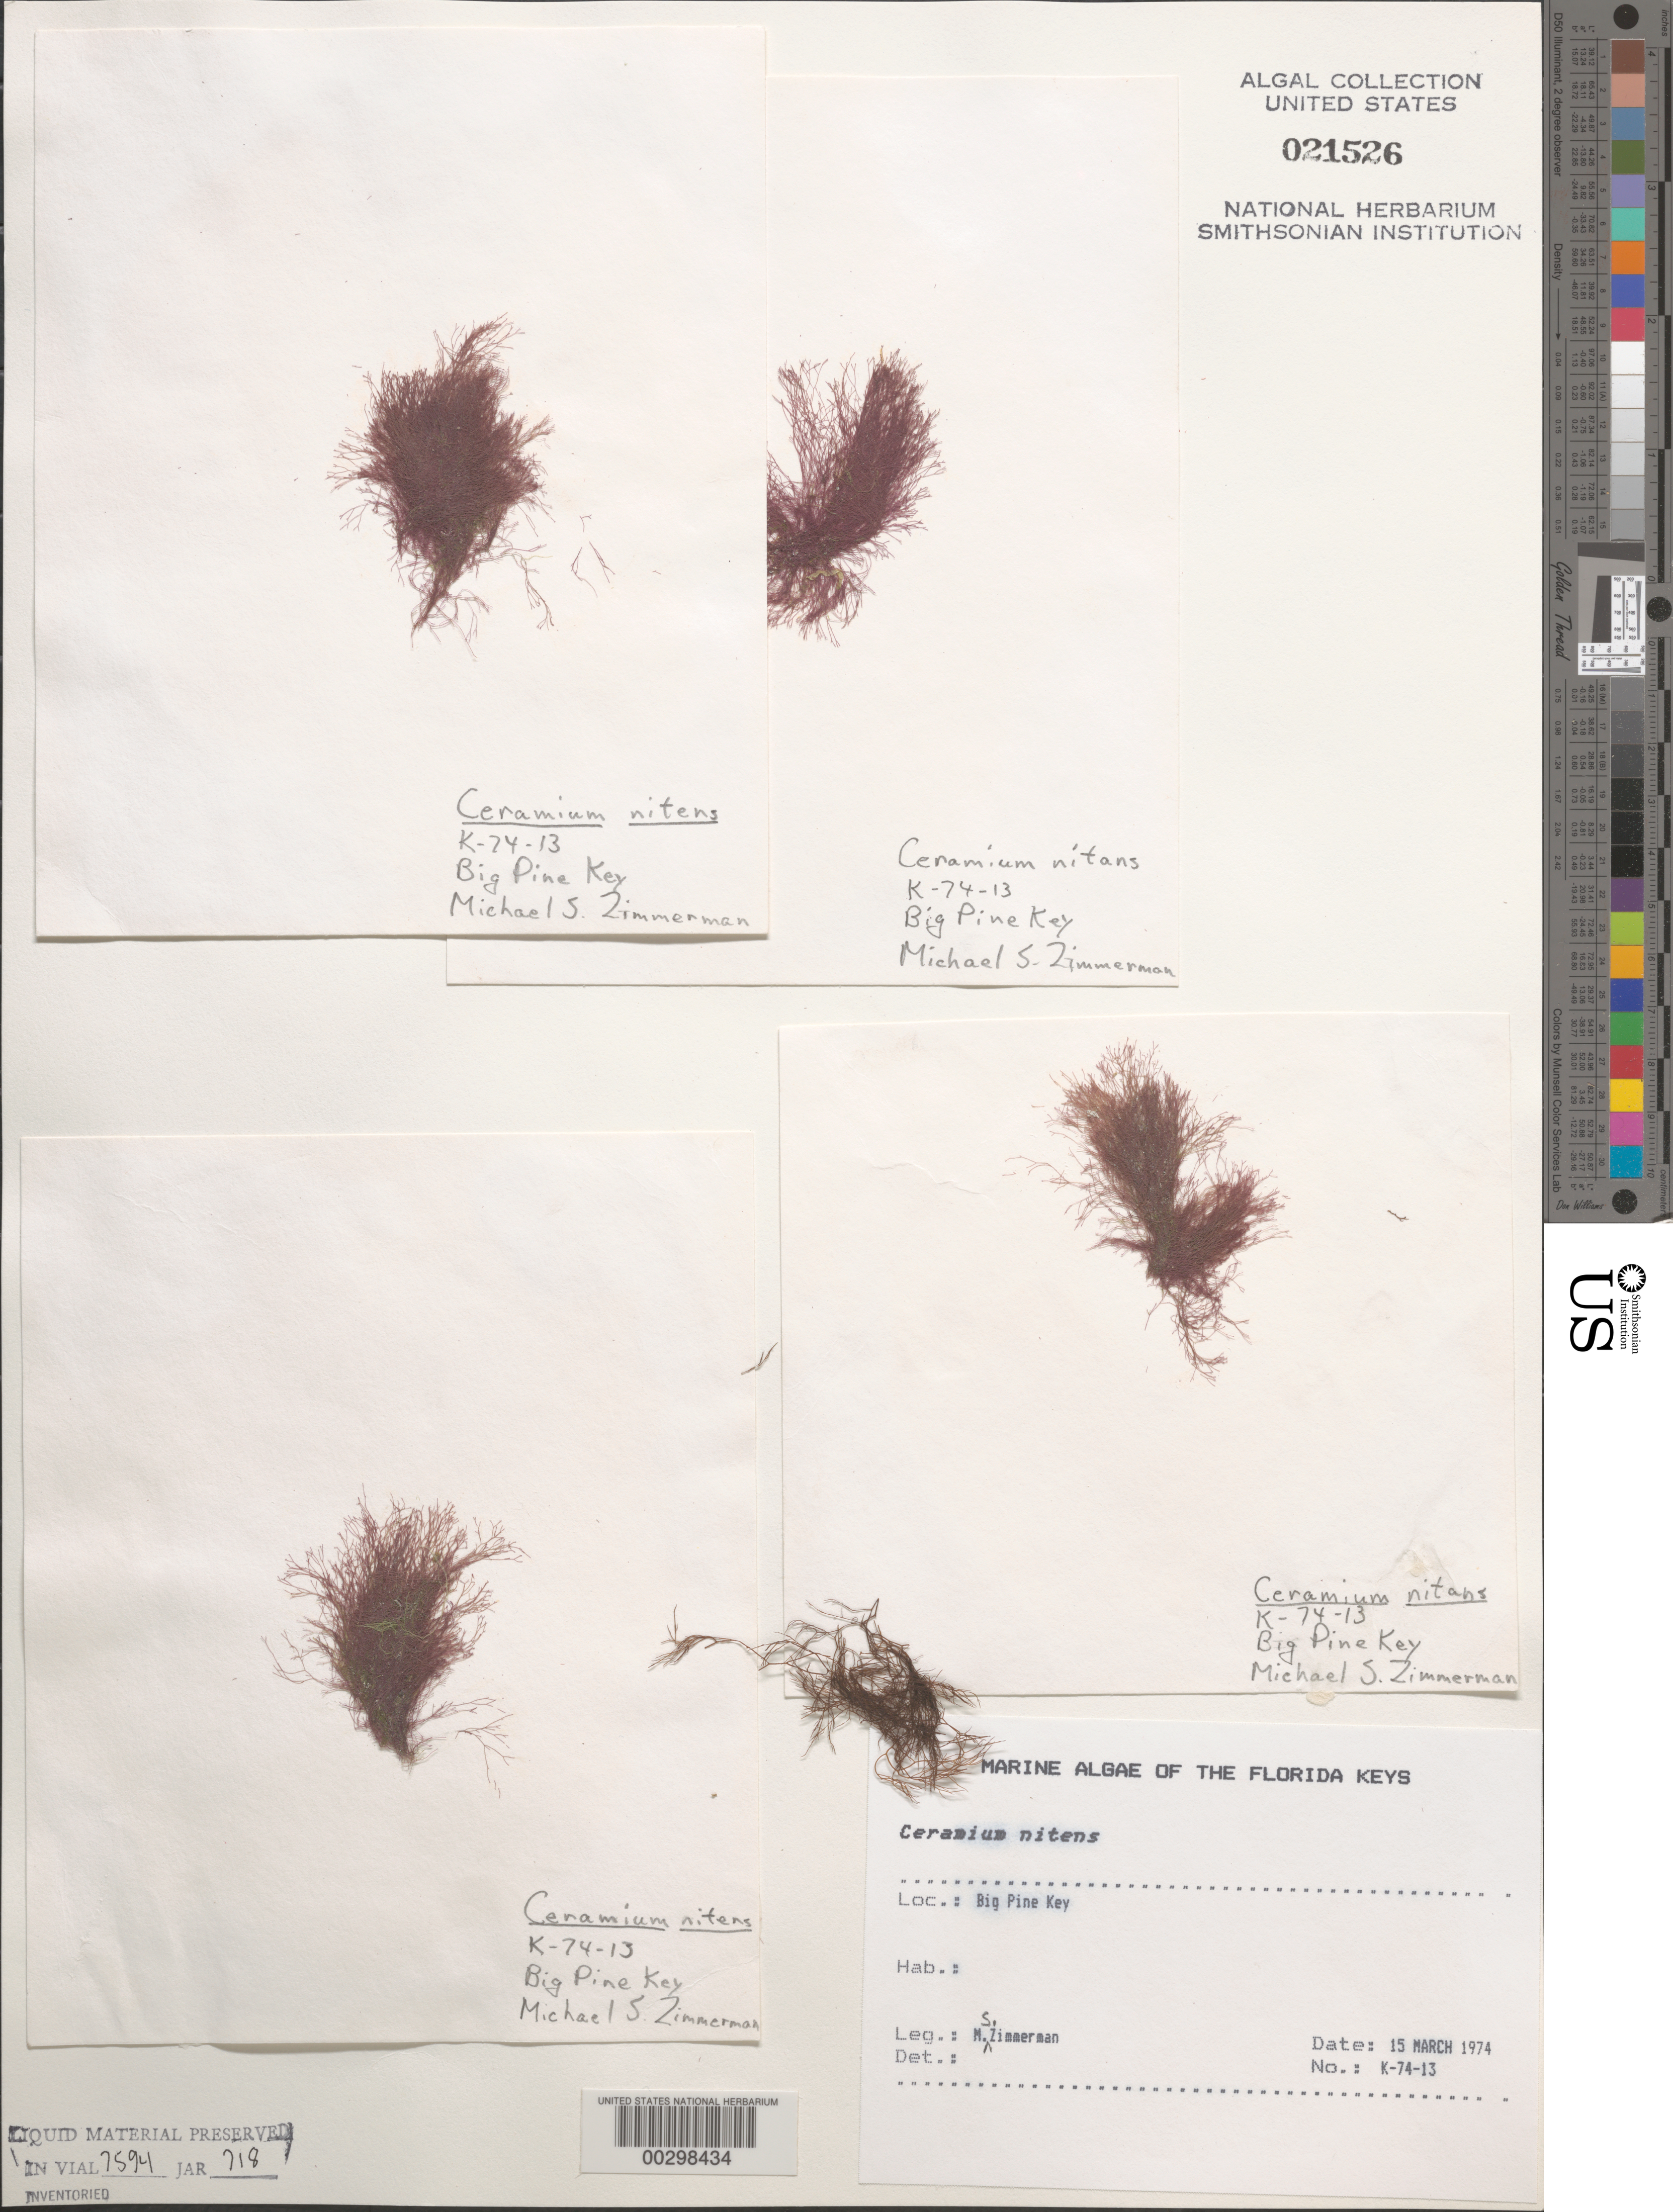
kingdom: Plantae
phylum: Rhodophyta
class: Florideophyceae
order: Ceramiales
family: Ceramiaceae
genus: Ceramium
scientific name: Ceramium nitens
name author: (C. Agardh) J. Agardh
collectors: M.S. Zimmerman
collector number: K-74-13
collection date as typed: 15 Mar 1974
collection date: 1974-03-15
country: United States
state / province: Florida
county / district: Monroe County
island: Big Pine Key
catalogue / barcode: US 21526